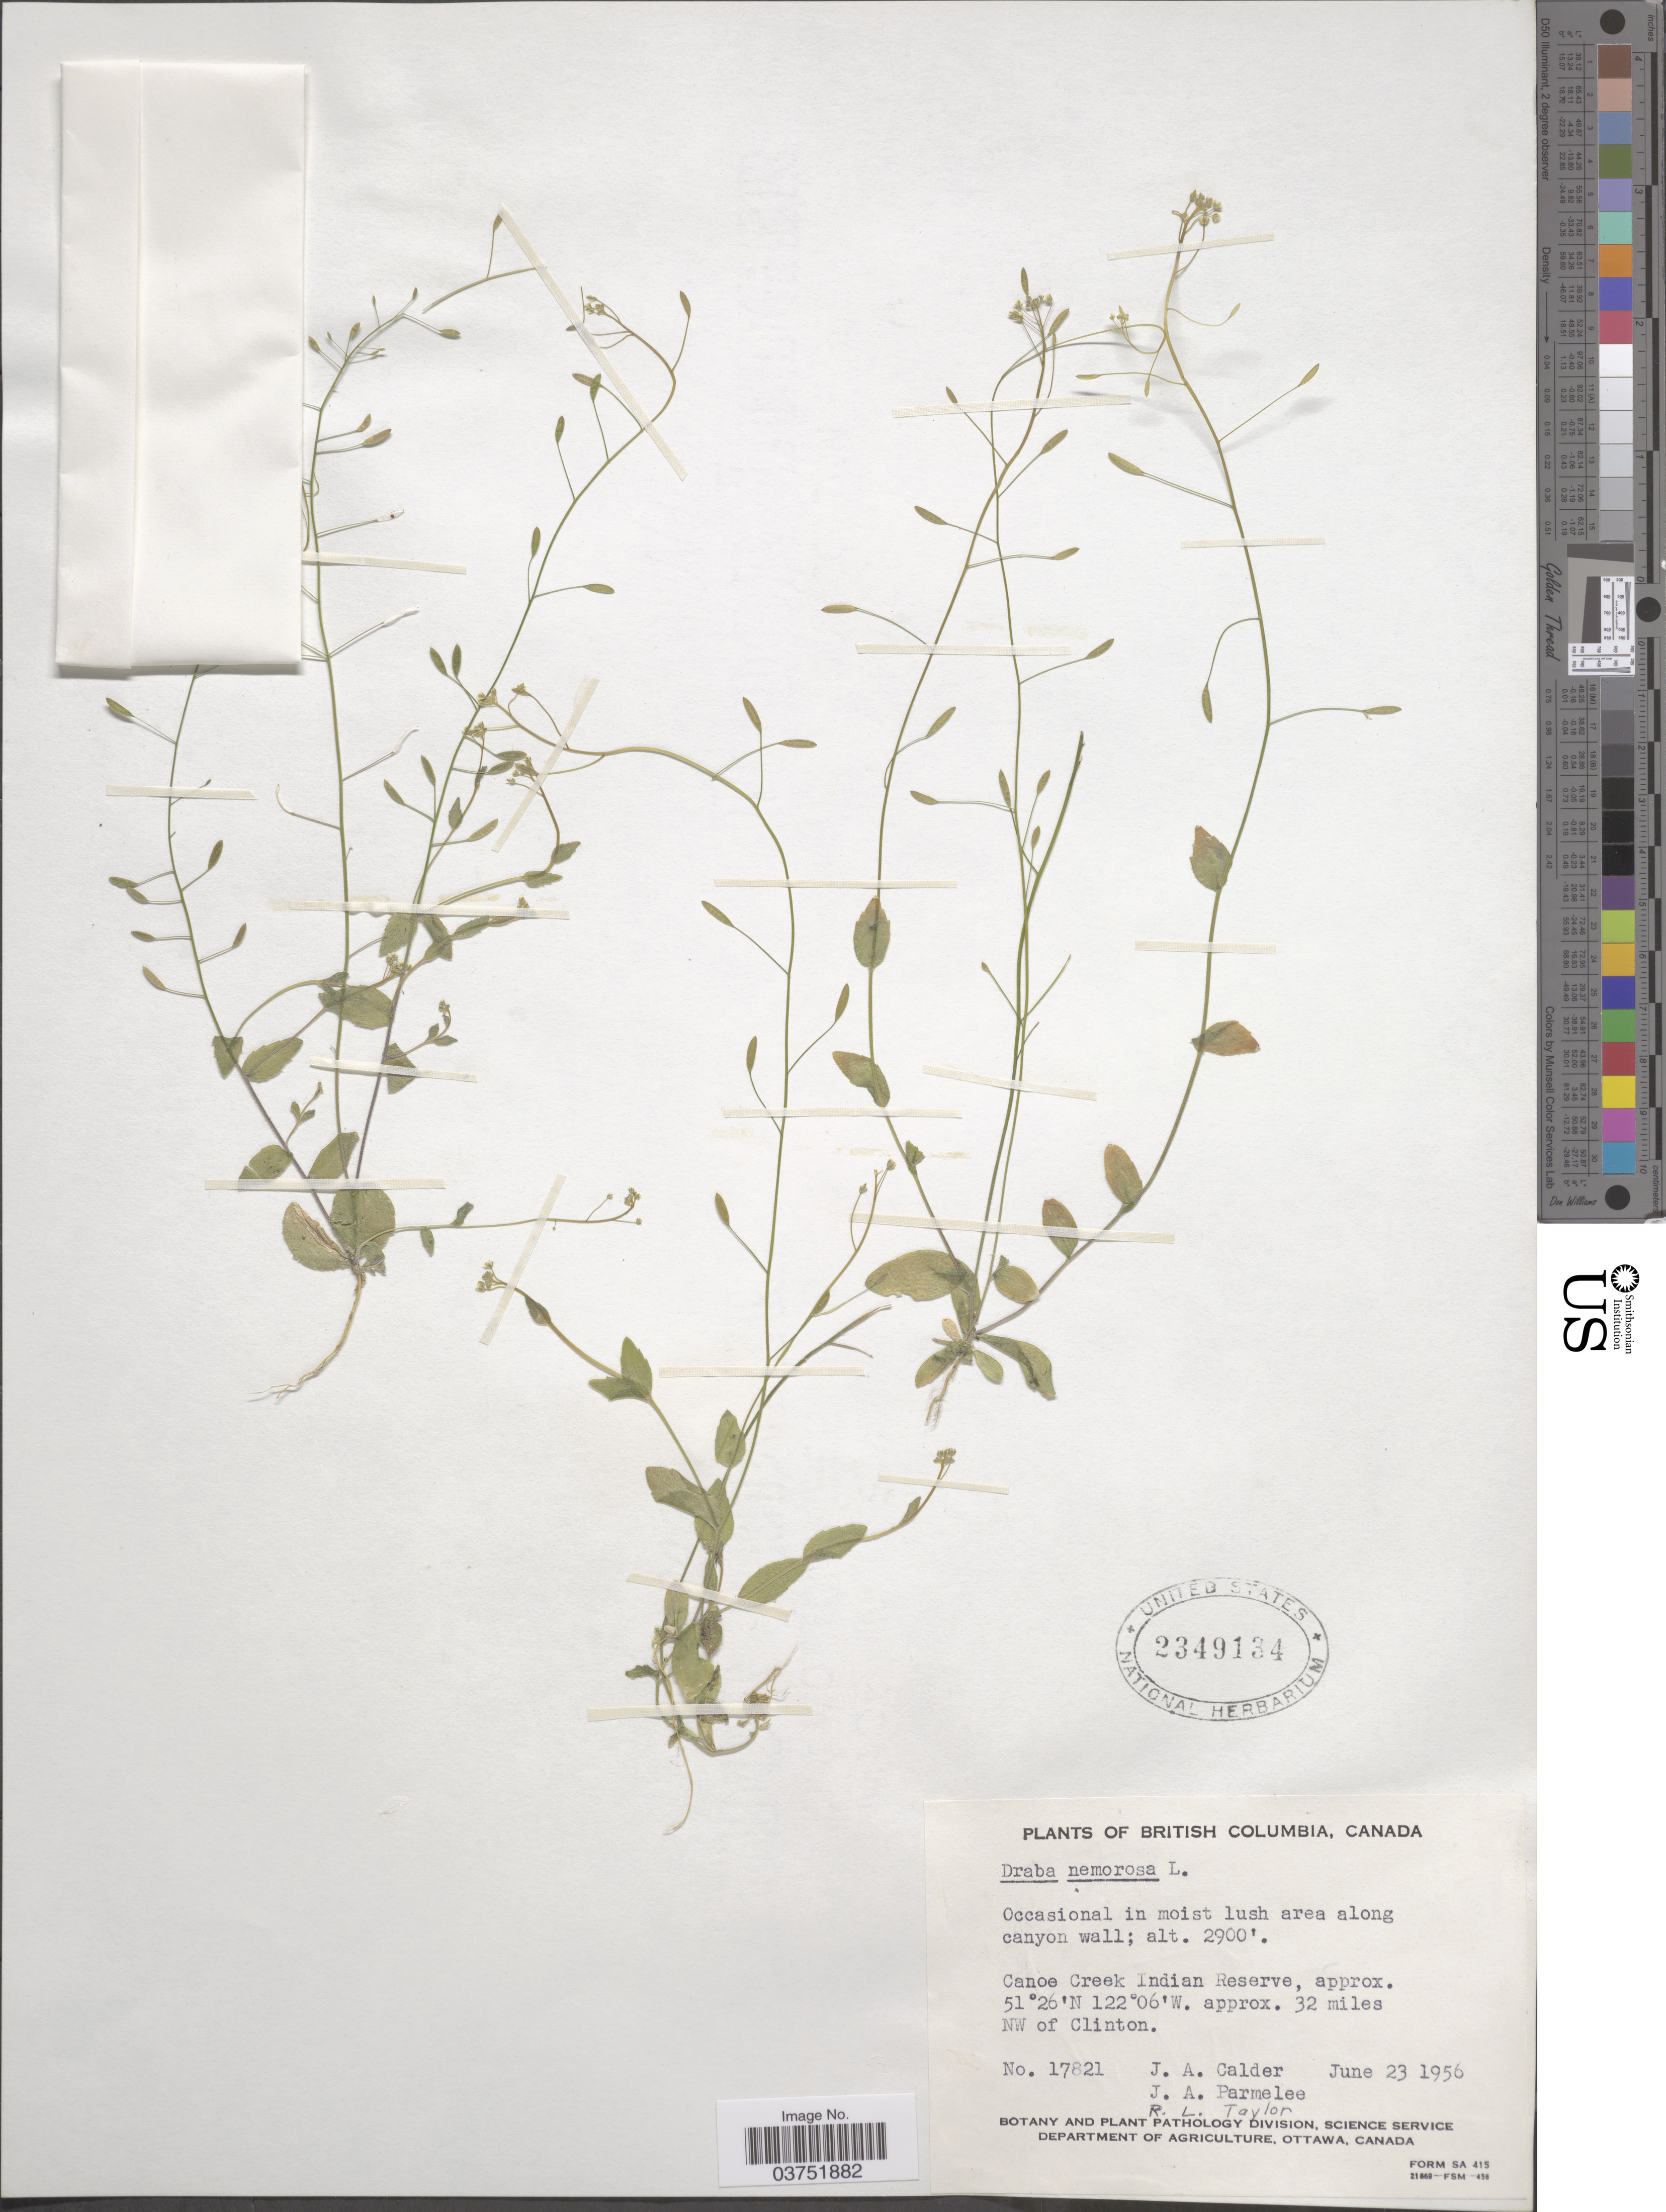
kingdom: Plantae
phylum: Tracheophyta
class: Magnoliopsida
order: Brassicales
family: Brassicaceae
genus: Draba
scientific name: Draba nemorosa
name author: L.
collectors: J. A. Calder, J. A. Parmelee & R. Taylor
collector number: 17821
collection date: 1956-06-23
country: Canada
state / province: British Columbia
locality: Canoe Creek Indian Reserve, 32 miles NW of Clinton.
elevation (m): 884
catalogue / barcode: US 2349134